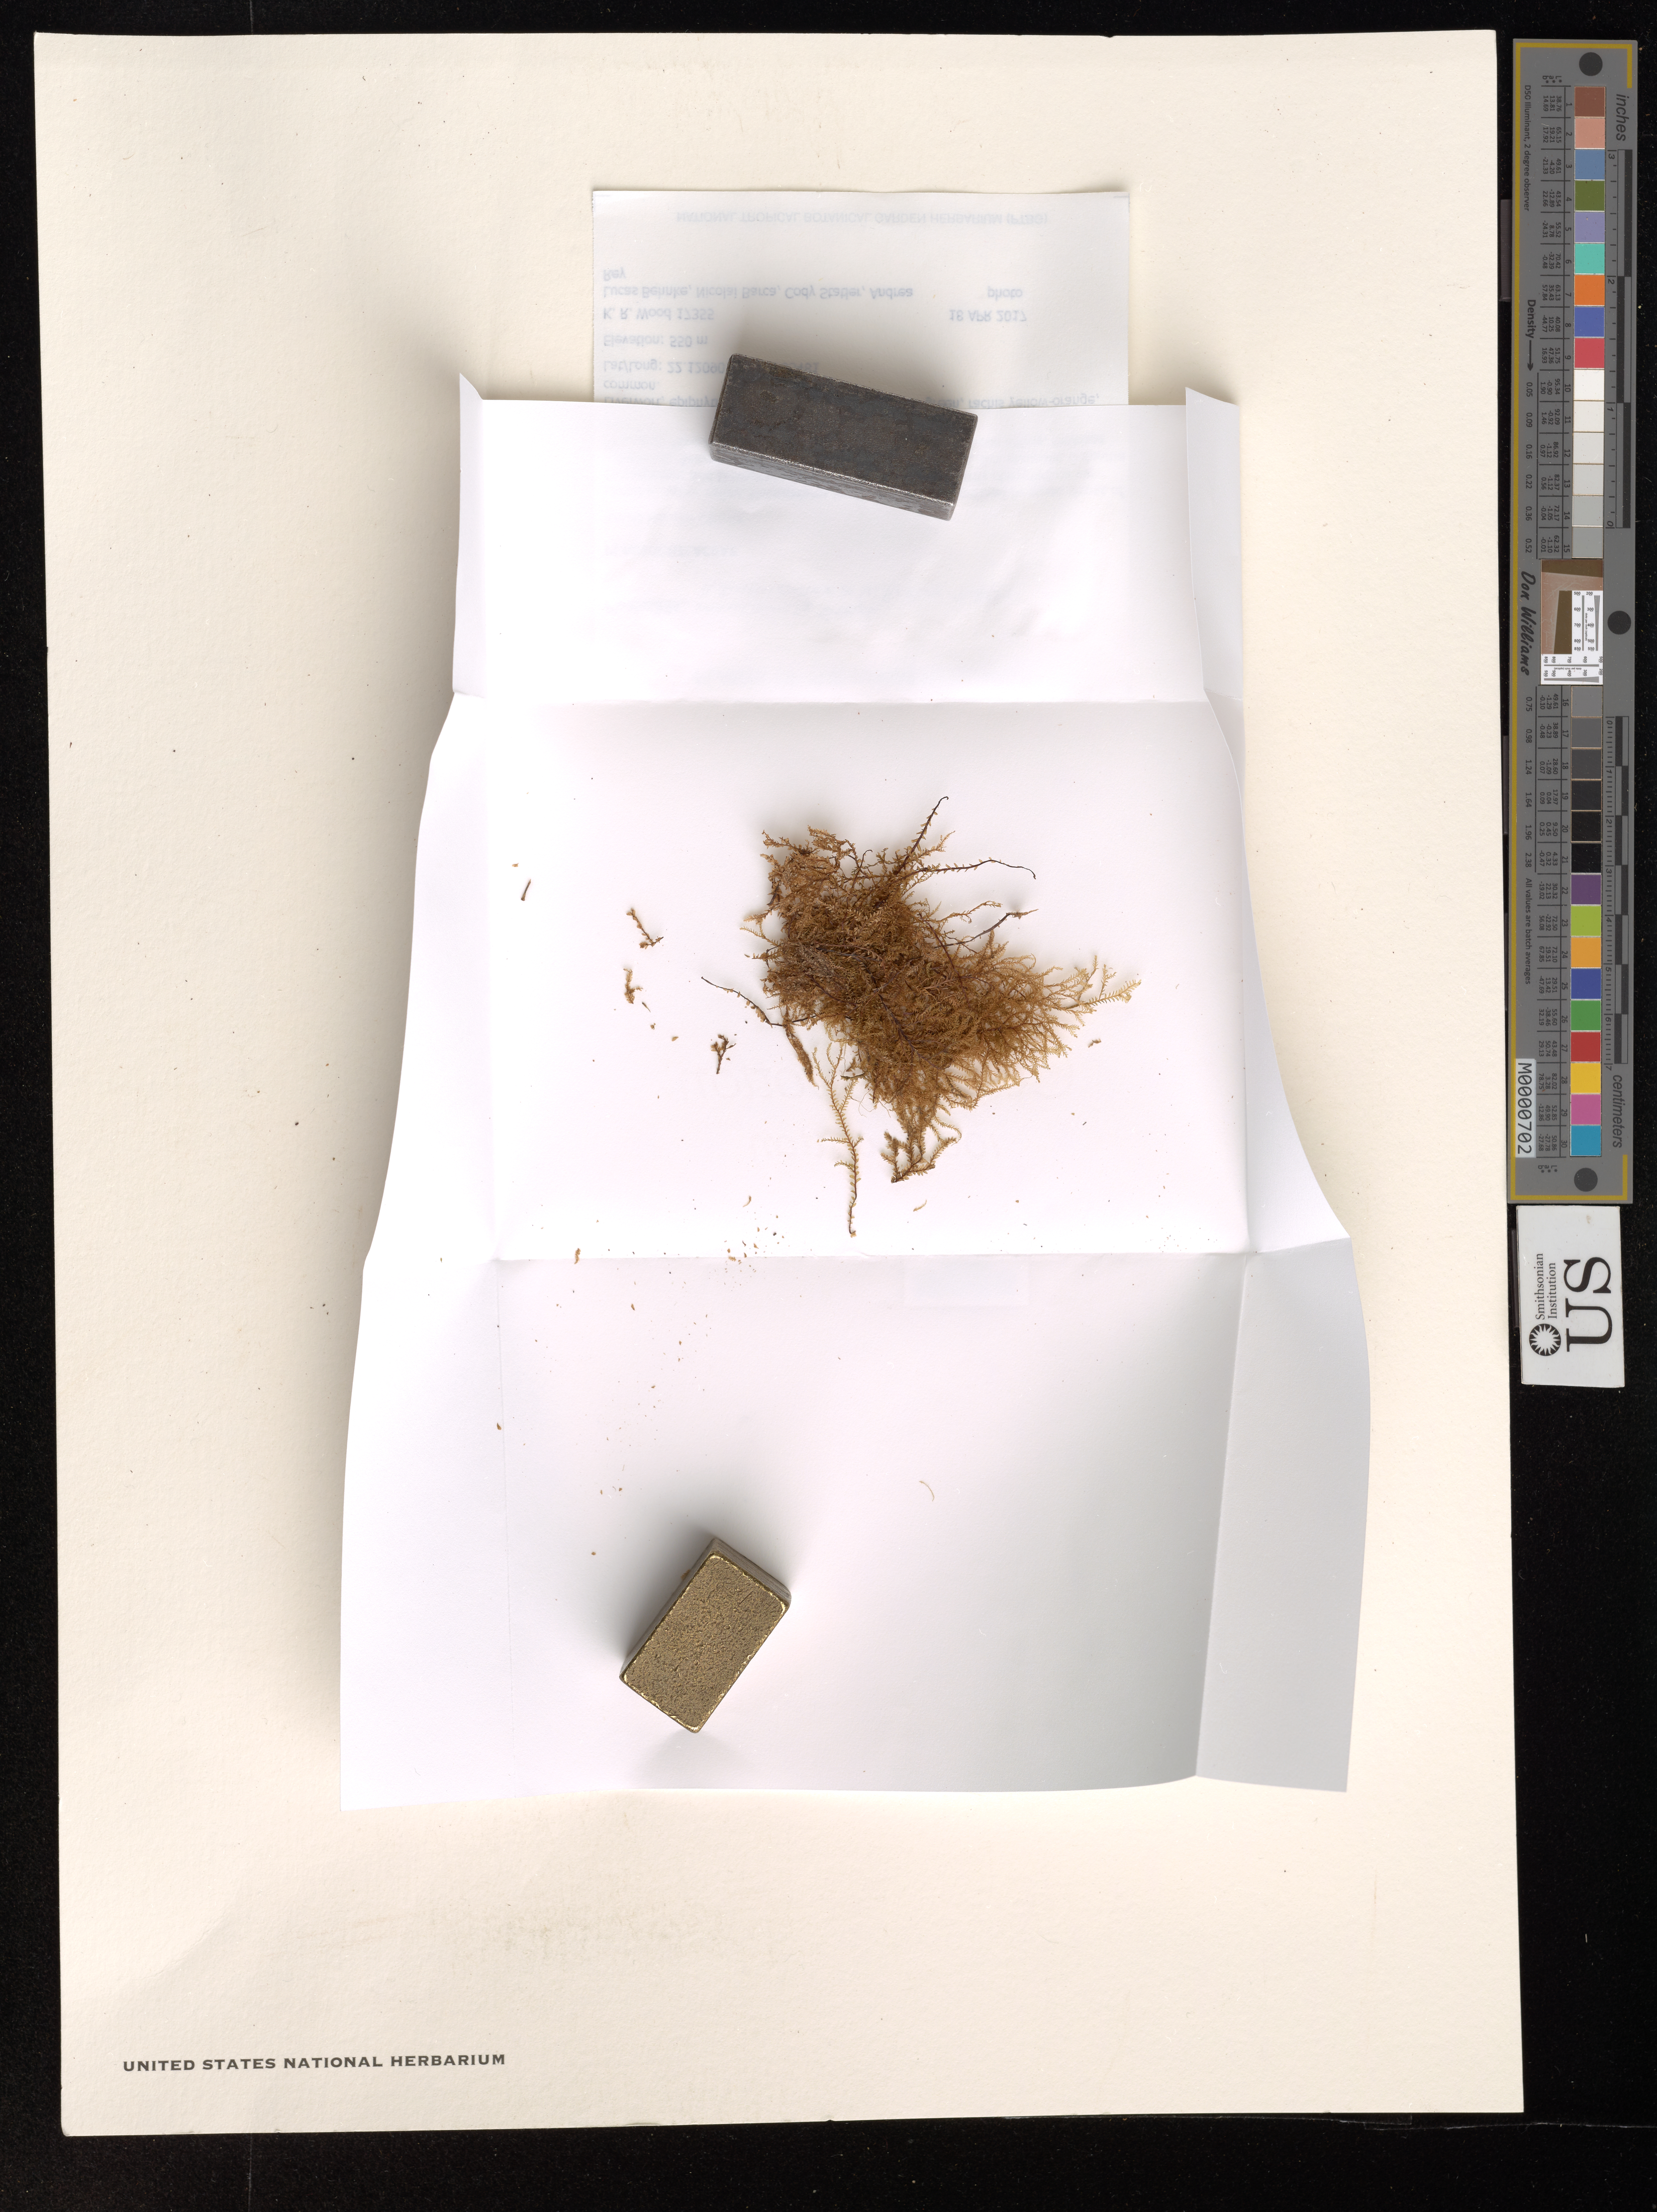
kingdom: Plantae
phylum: Marchantiophyta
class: Jungermanniopsida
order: Jungermanniales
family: Plagiochilaceae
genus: Plagiochila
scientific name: Plagiochila mauiensis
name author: Steph.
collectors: K. R. Wood, L. Behnke, N. Barca, C. Statler & A. Rey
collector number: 17355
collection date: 2017-04-18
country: United States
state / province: Hawaii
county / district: Kauai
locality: The Hawaiian Islands. Kauai Hanalei District. Lumahai, upper valley.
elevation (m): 550